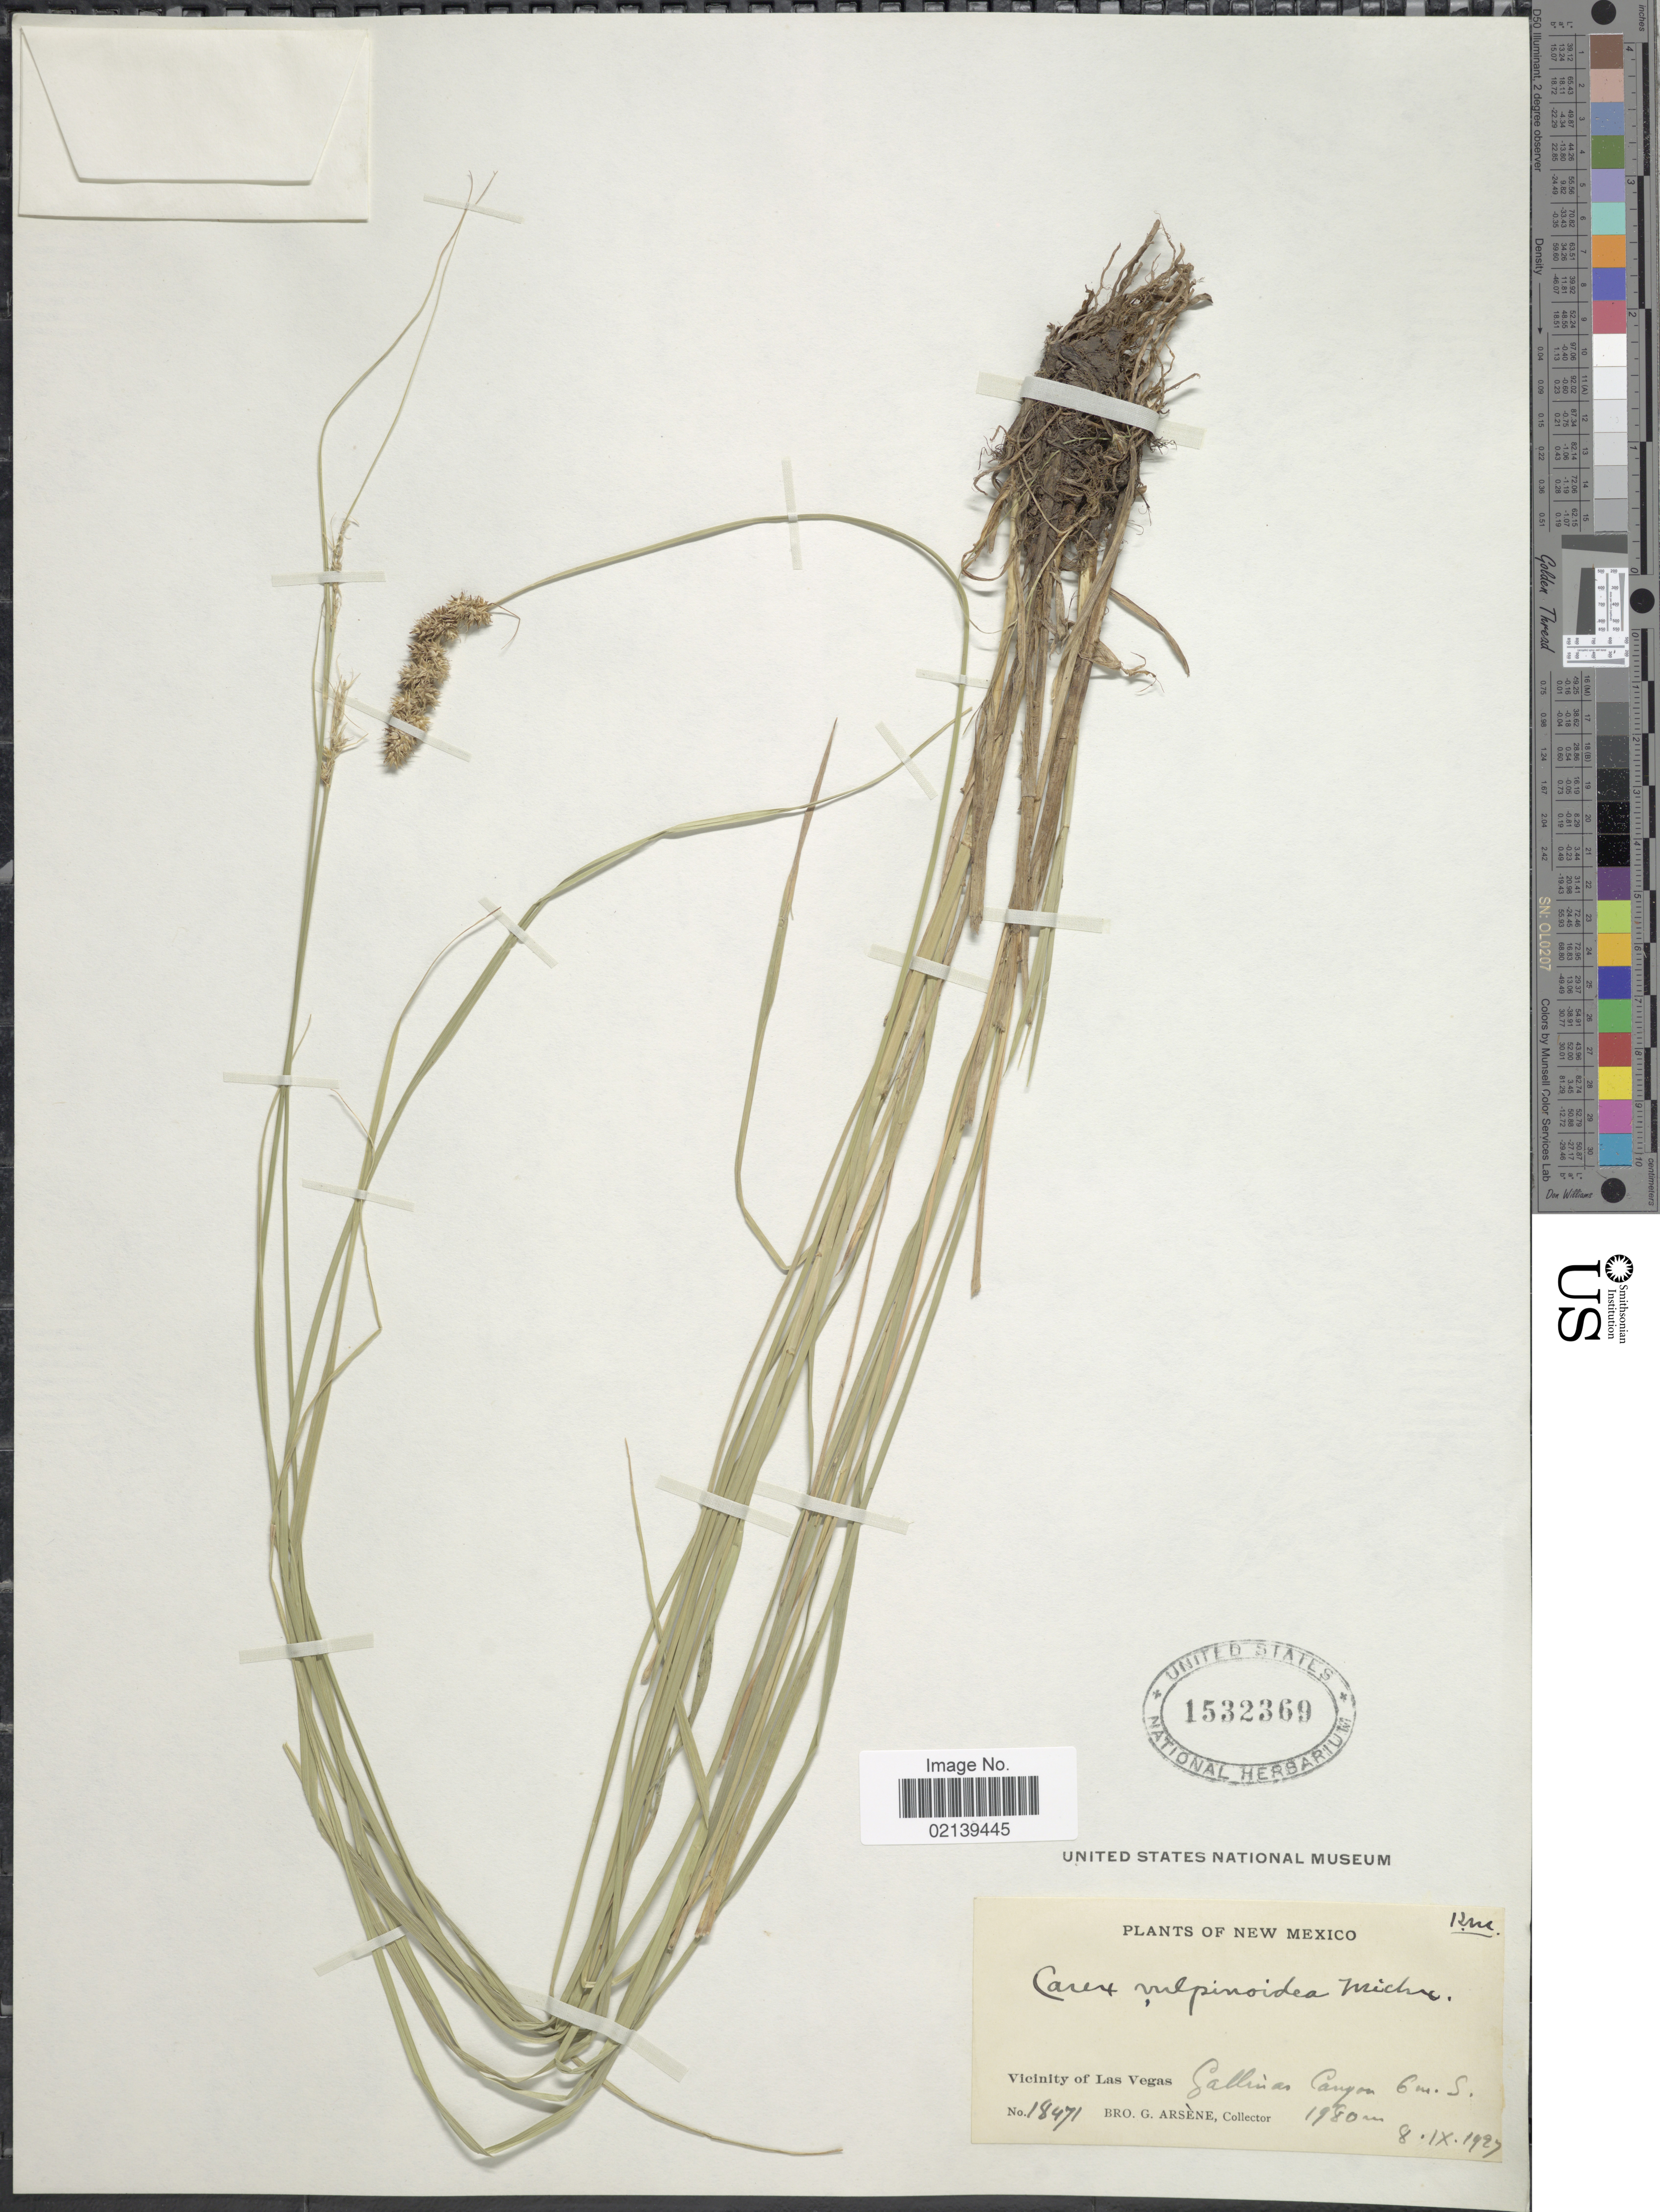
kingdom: Plantae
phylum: Tracheophyta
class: Liliopsida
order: Poales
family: Cyperaceae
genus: Carex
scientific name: Carex vulpinoidea Michx.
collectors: Bro. G. Arsène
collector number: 18471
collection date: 1927-09-08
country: United States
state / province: New Mexico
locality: Vicinity of Las Vegas, Gallinas Canyon 6 mi. S.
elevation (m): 1980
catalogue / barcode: US 1532369